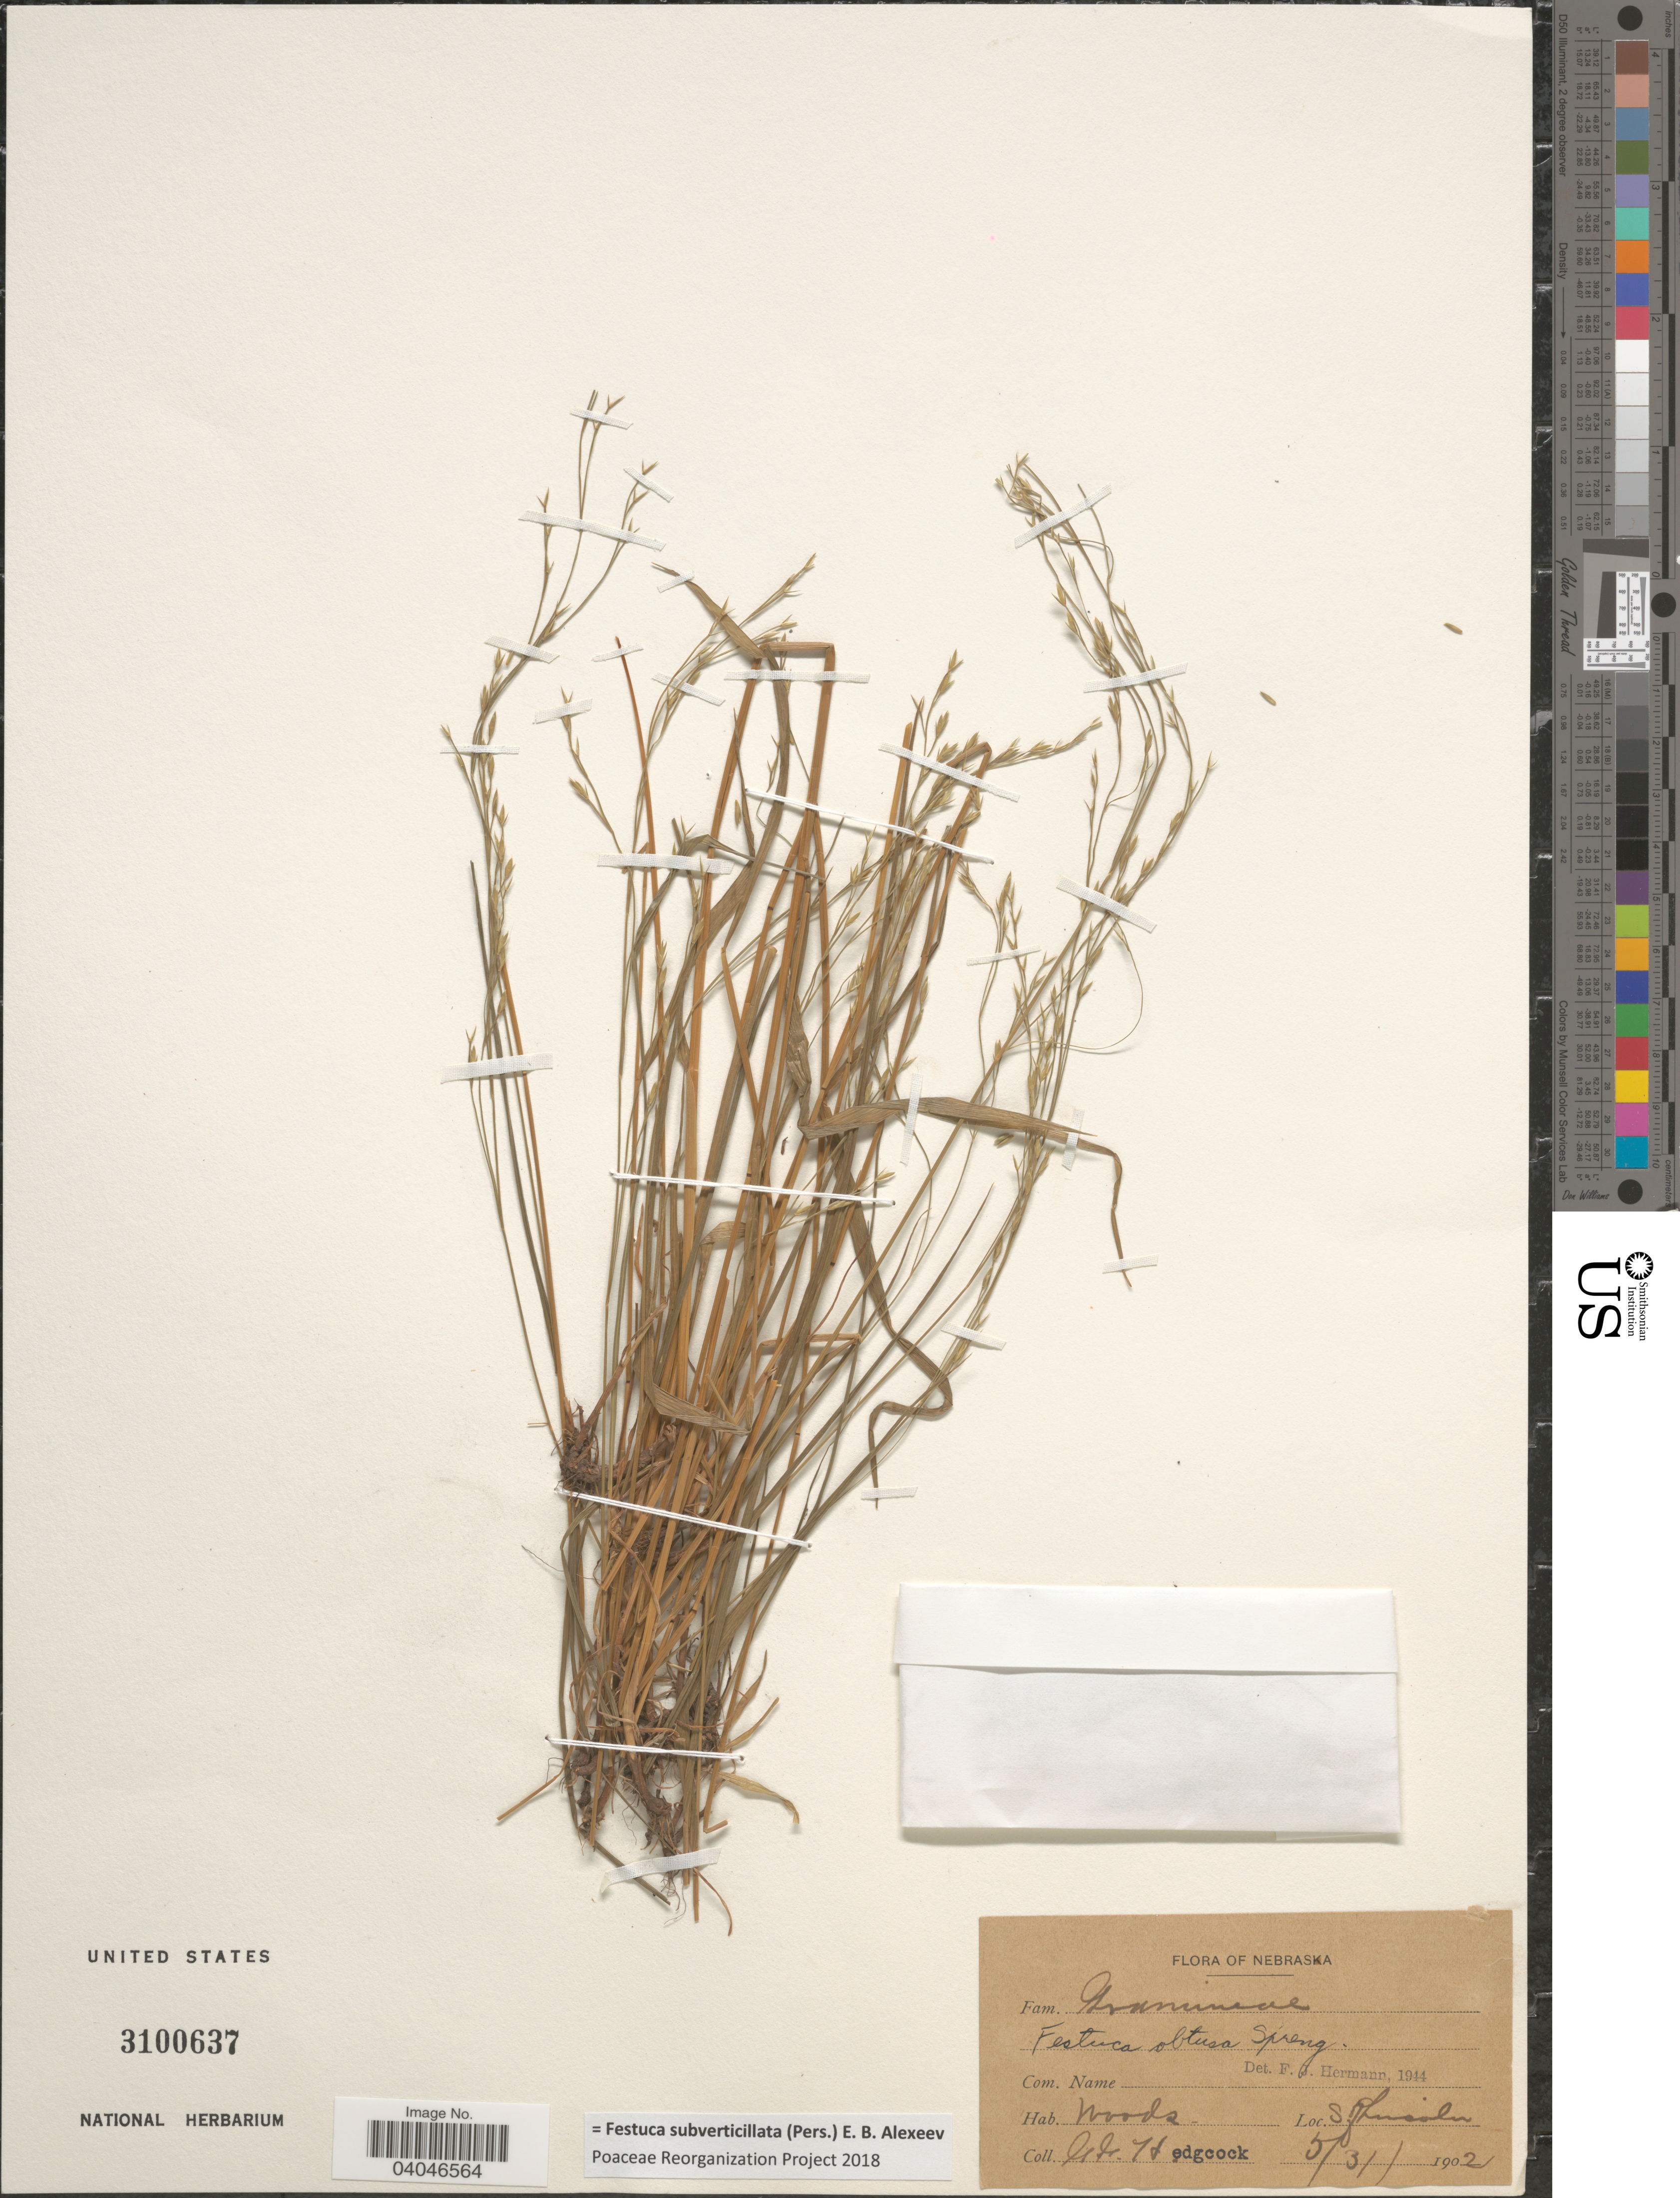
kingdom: Plantae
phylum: Tracheophyta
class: Liliopsida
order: Poales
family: Poaceae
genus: Festuca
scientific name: Festuca subverticillata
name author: (Pers.) E.B. Alexeev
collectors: G. Hedgcock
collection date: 1902-05-31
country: United States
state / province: Nebraska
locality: S. Lincoln.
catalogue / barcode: US 3100637